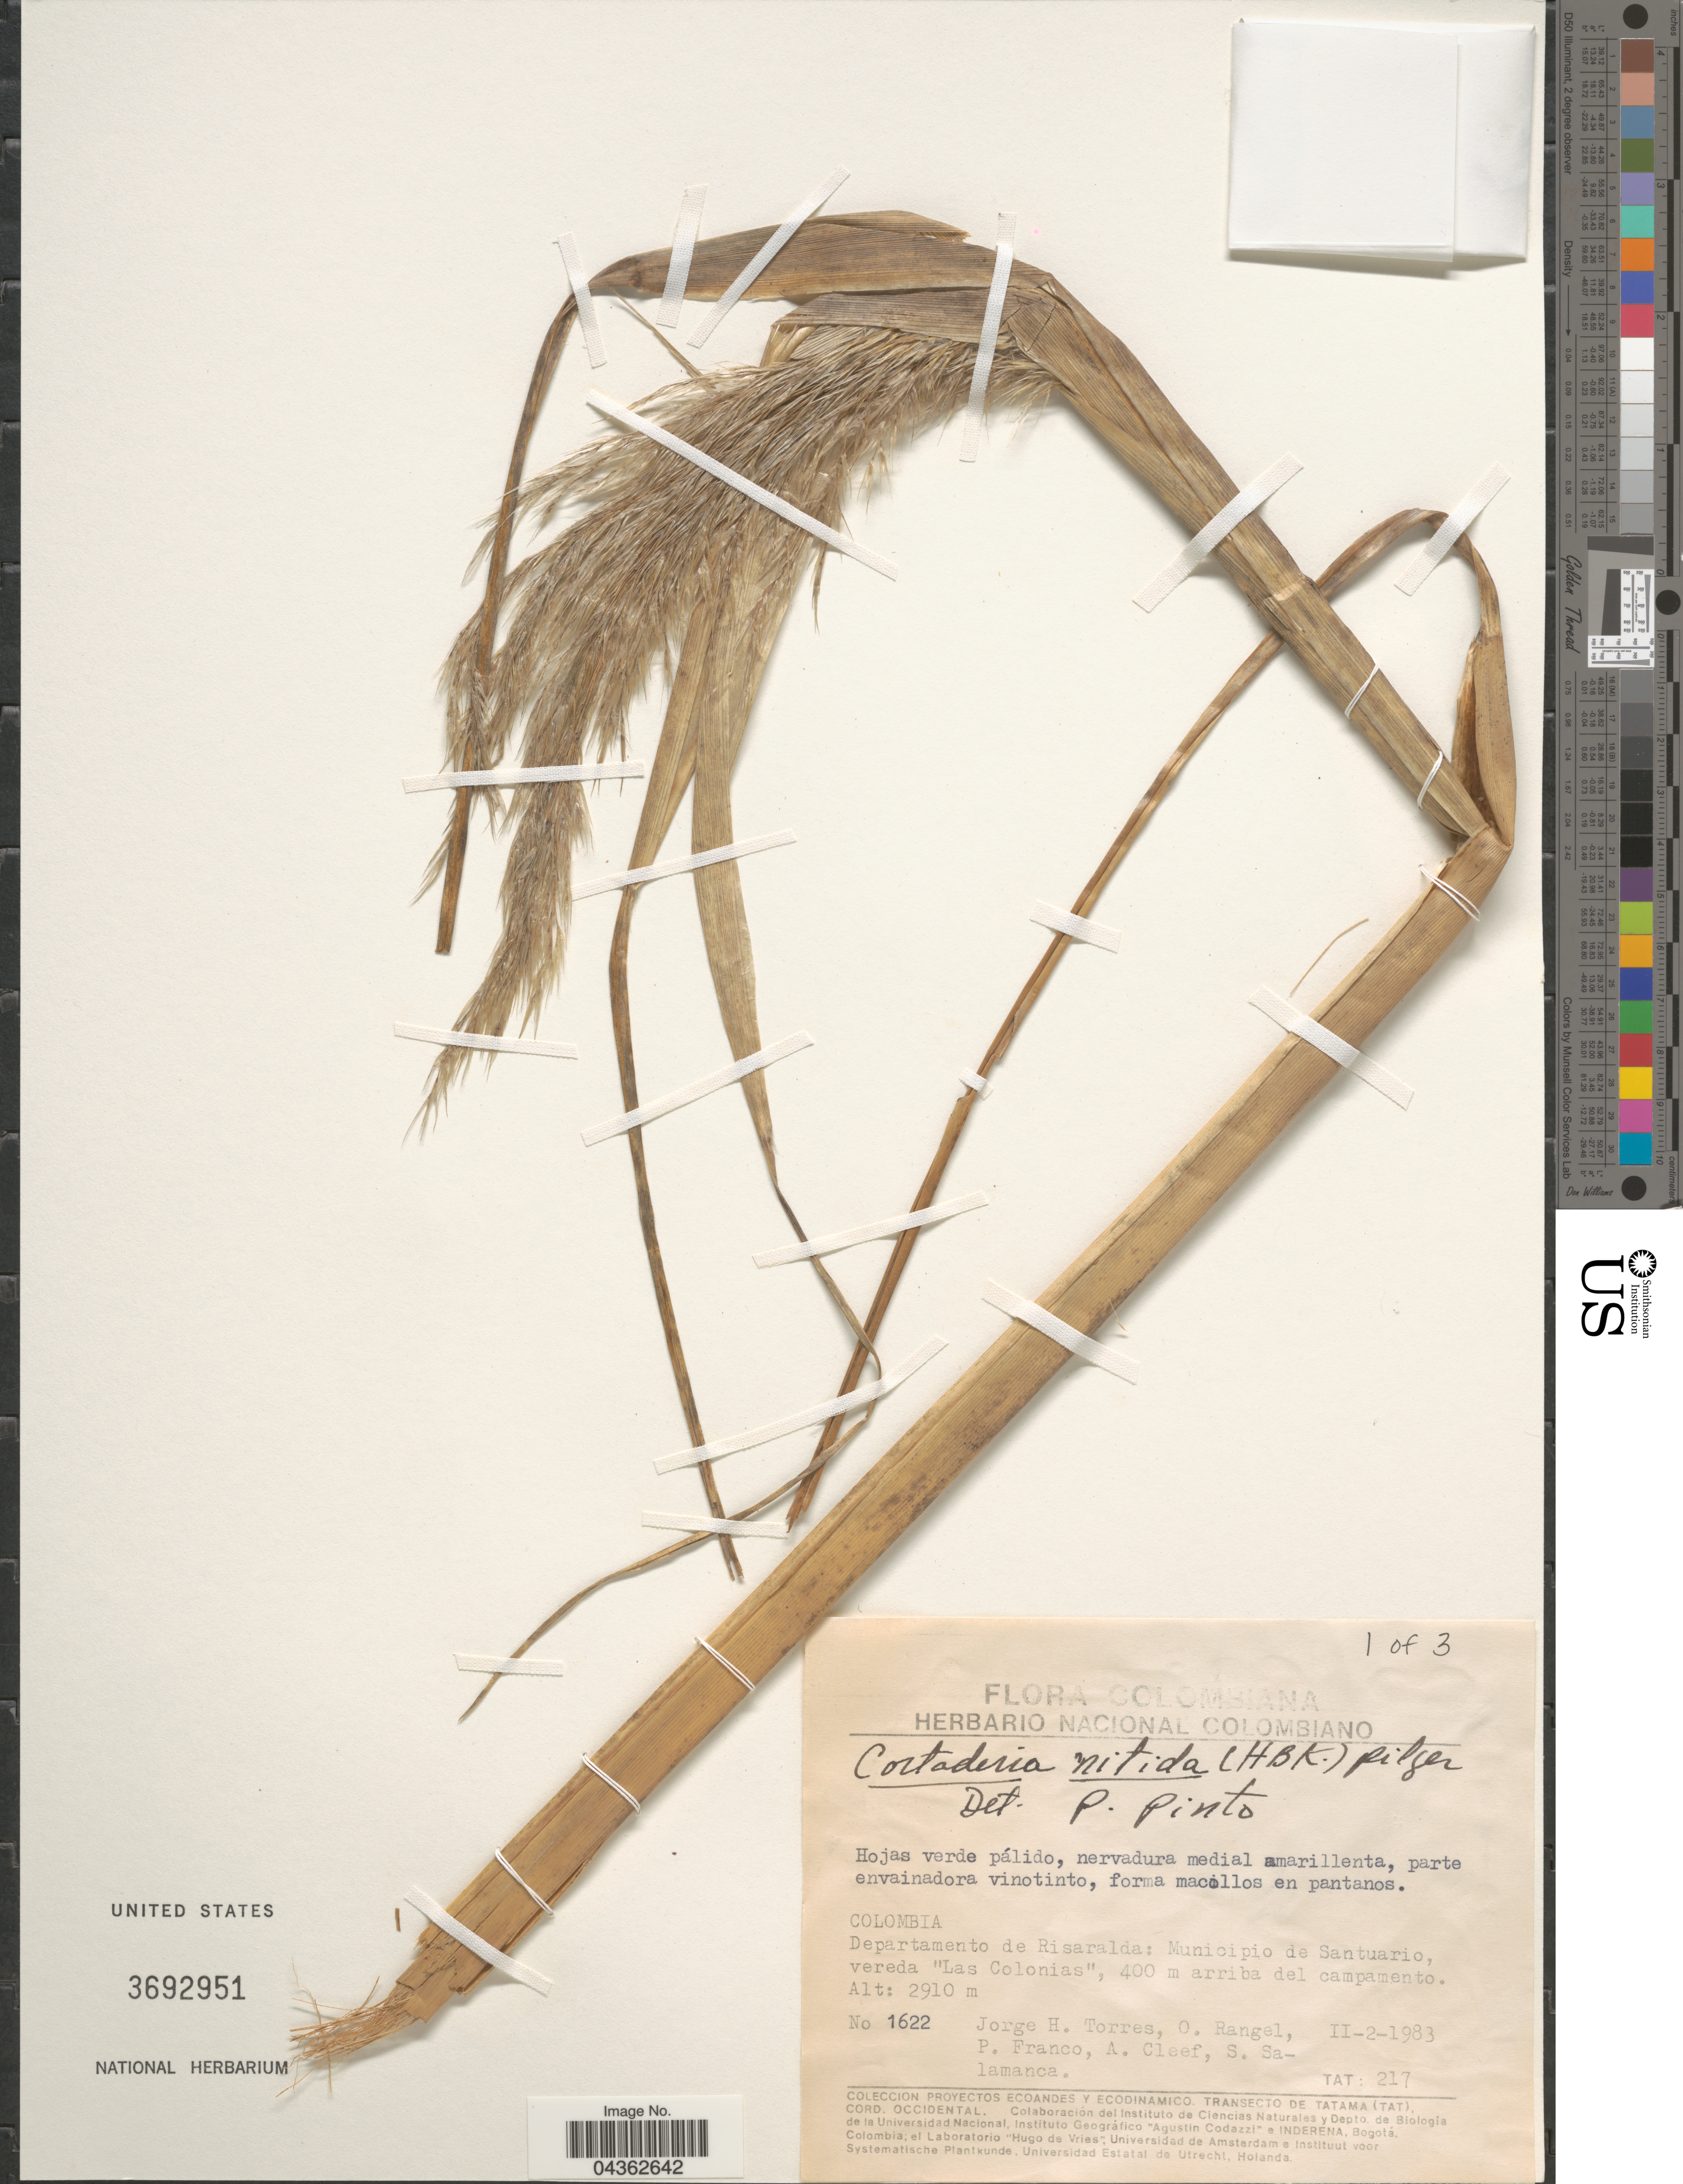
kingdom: Plantae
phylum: Tracheophyta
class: Liliopsida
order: Poales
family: Poaceae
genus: Cortaderia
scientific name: Cortaderia nitida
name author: (Kunth) Pilg.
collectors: J. H. Torres, O. Rangel, P. Franco, A. M. Cleef & S. Salamanca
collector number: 1622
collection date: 1983-02-02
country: Colombia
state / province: Risaralda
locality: Departamento de Risaralda: Municipio de Santuario, vereda "Las Colonias", 400 m arriba del campamento.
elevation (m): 2910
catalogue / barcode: US 3692951